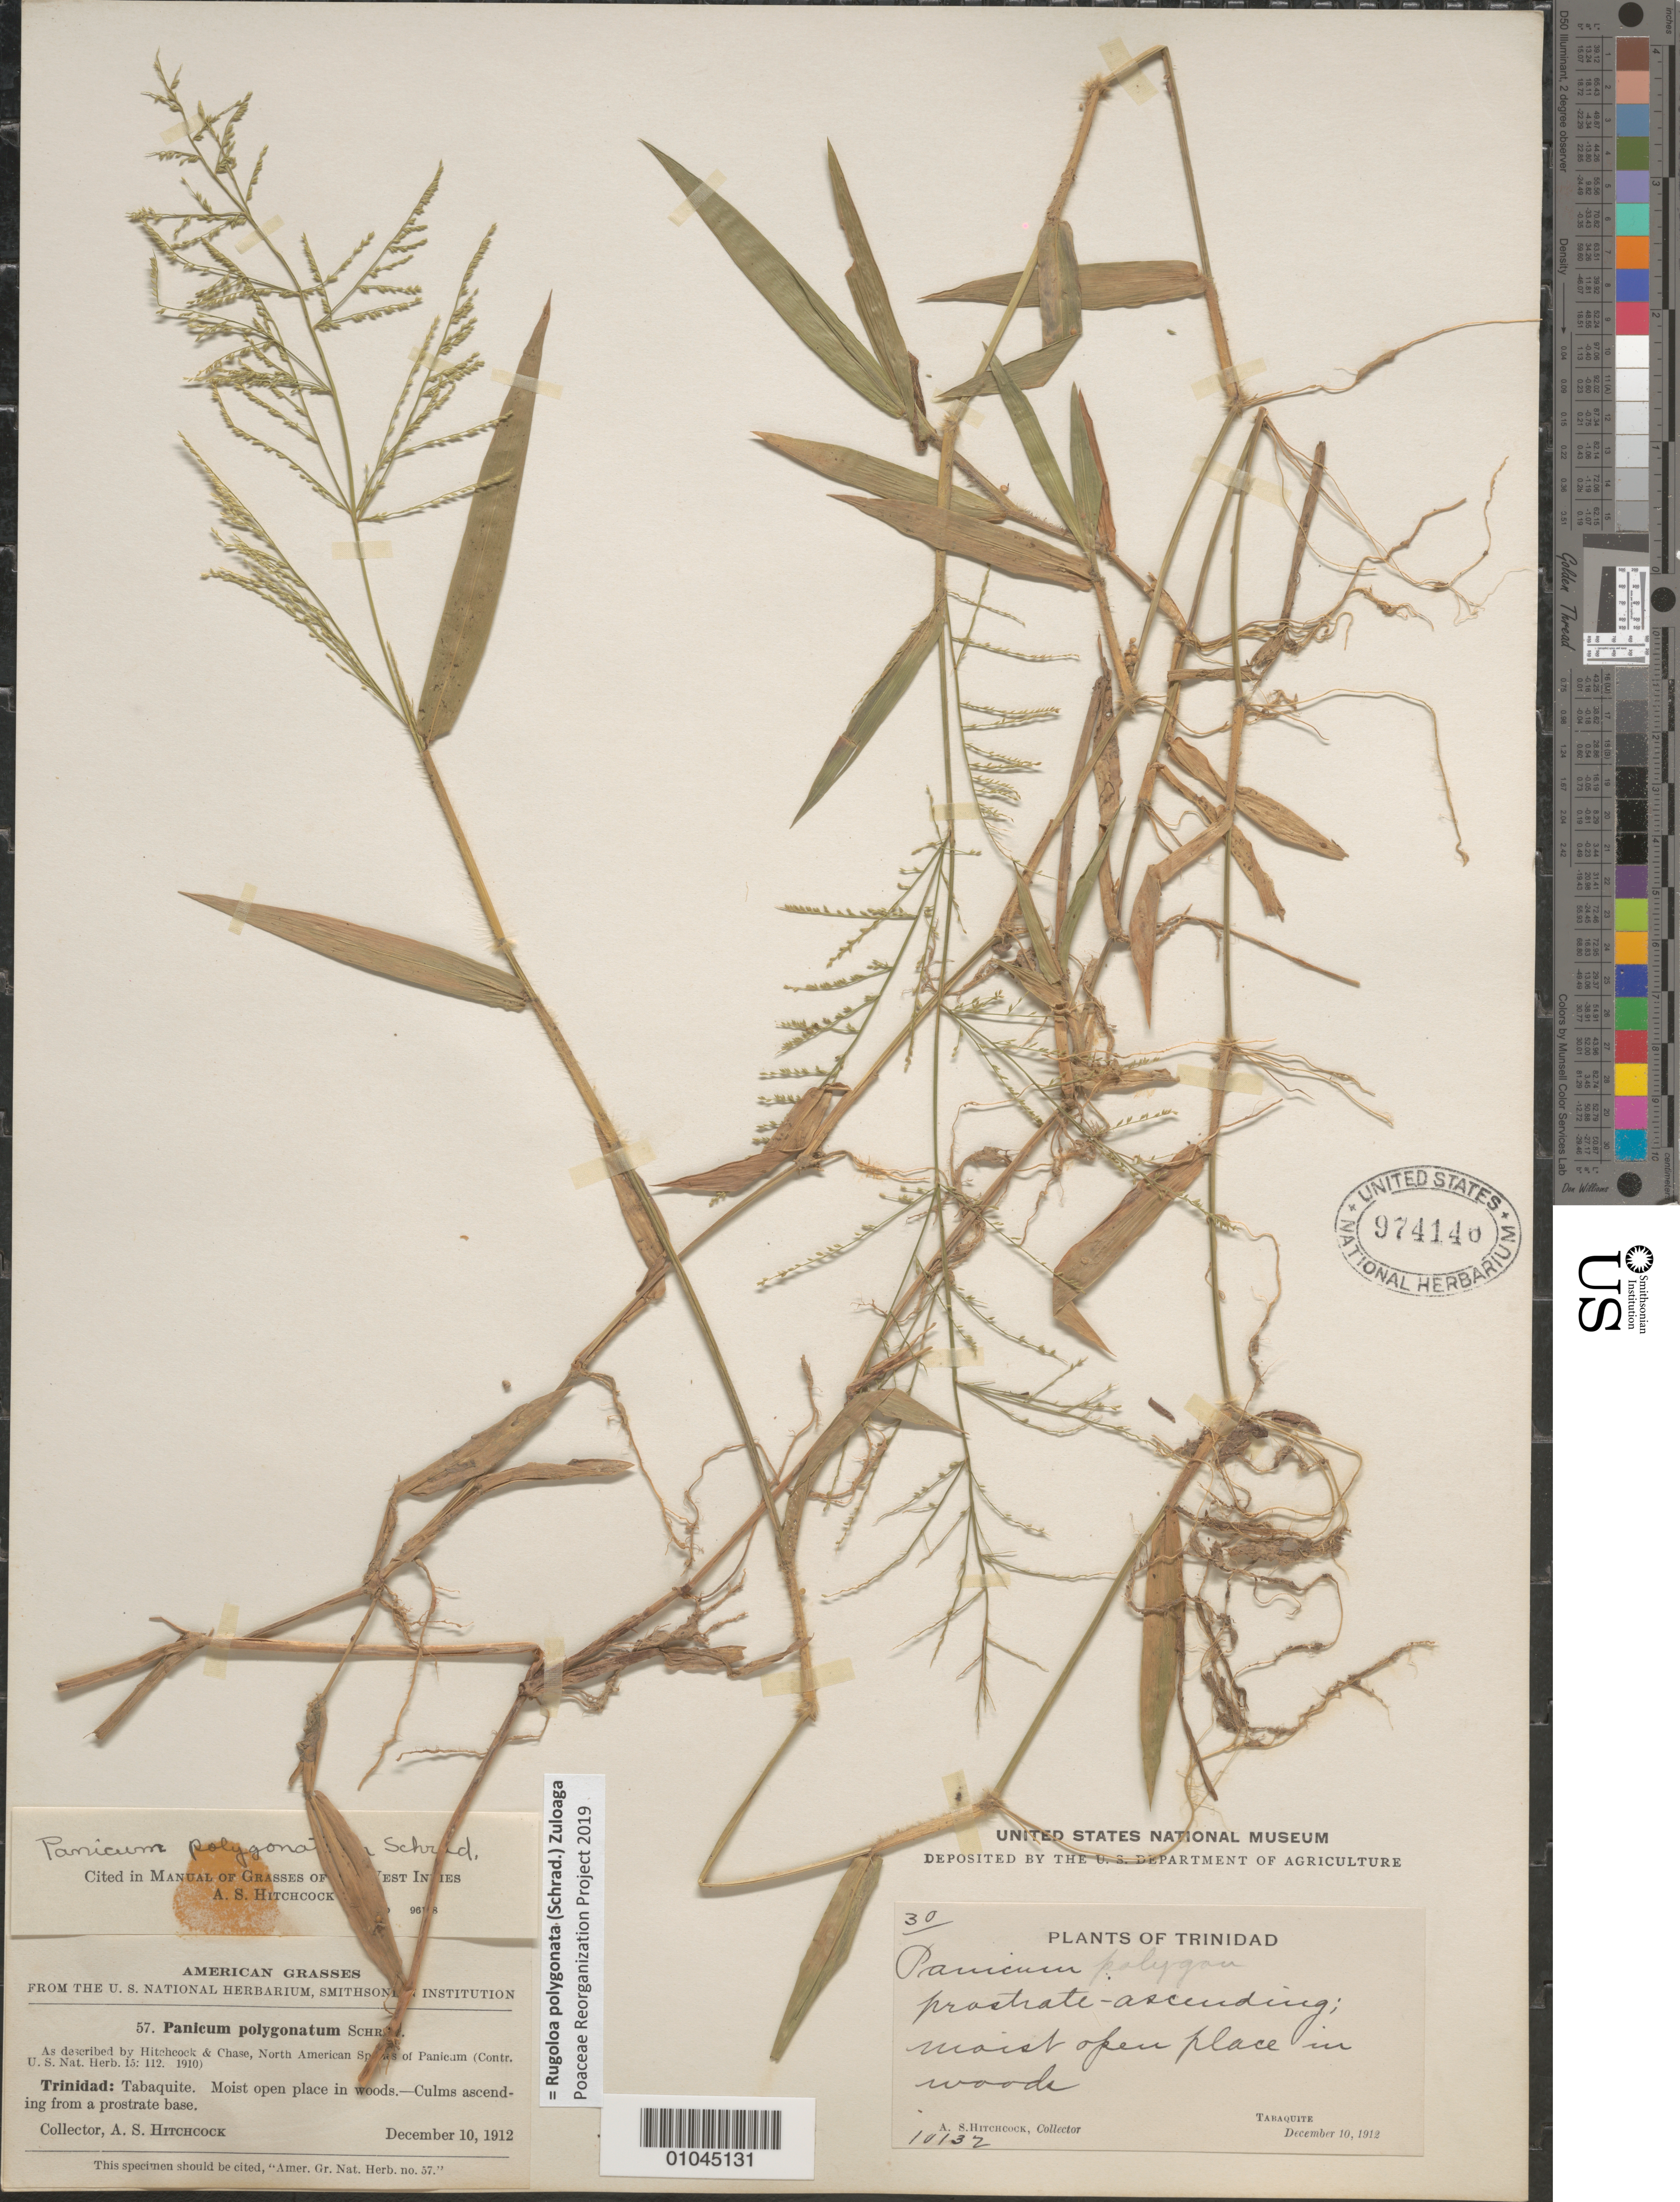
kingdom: Plantae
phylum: Tracheophyta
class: Liliopsida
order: Poales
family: Poaceae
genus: Panicum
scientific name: Panicum polygonatum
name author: Schrad.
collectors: A. S. Hitchcock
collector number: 10132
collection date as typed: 10 Dec 1912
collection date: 1912-12-10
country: Trinidad and Tobago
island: Trinidad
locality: Tabaquite